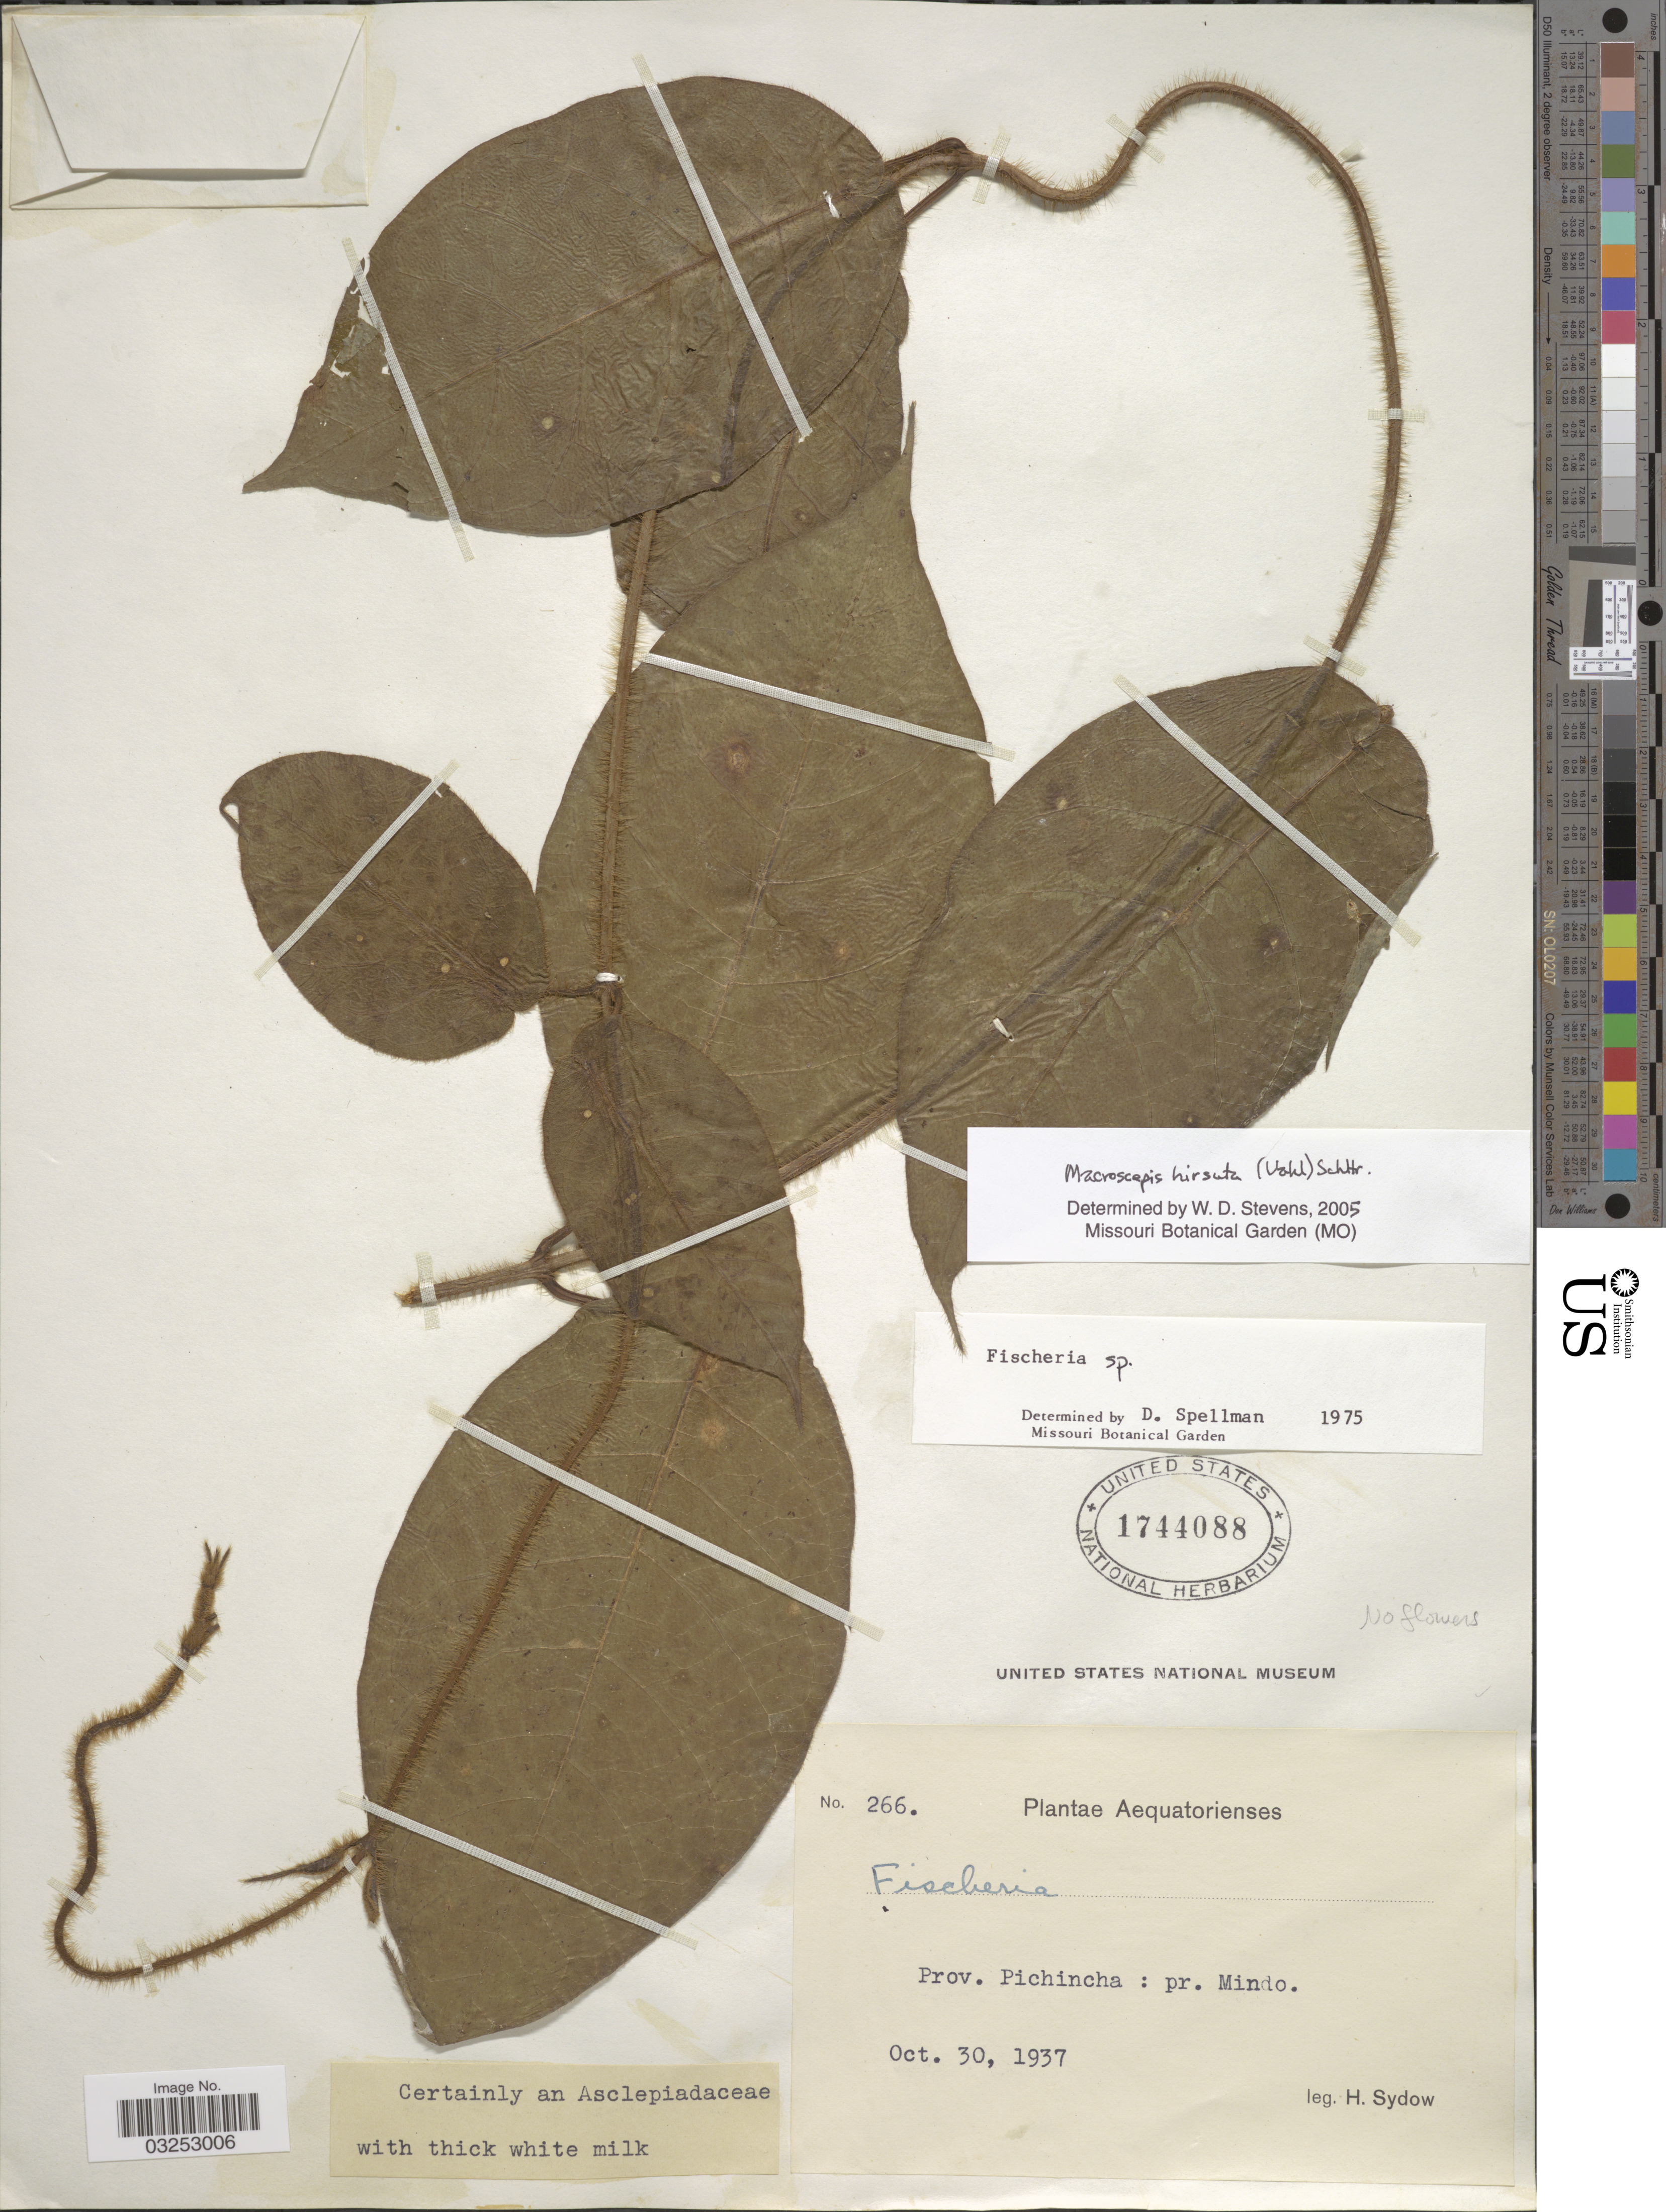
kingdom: Plantae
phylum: Tracheophyta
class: Magnoliopsida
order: Gentianales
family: Apocynaceae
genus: Macroscepis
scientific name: Macroscepis hirsuta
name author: (Vahl) Schltr.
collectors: H. Sydow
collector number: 266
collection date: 1937-10-30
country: Ecuador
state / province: Pichincha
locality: Aequatorienses, pr. Mindo.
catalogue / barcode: US 1744088